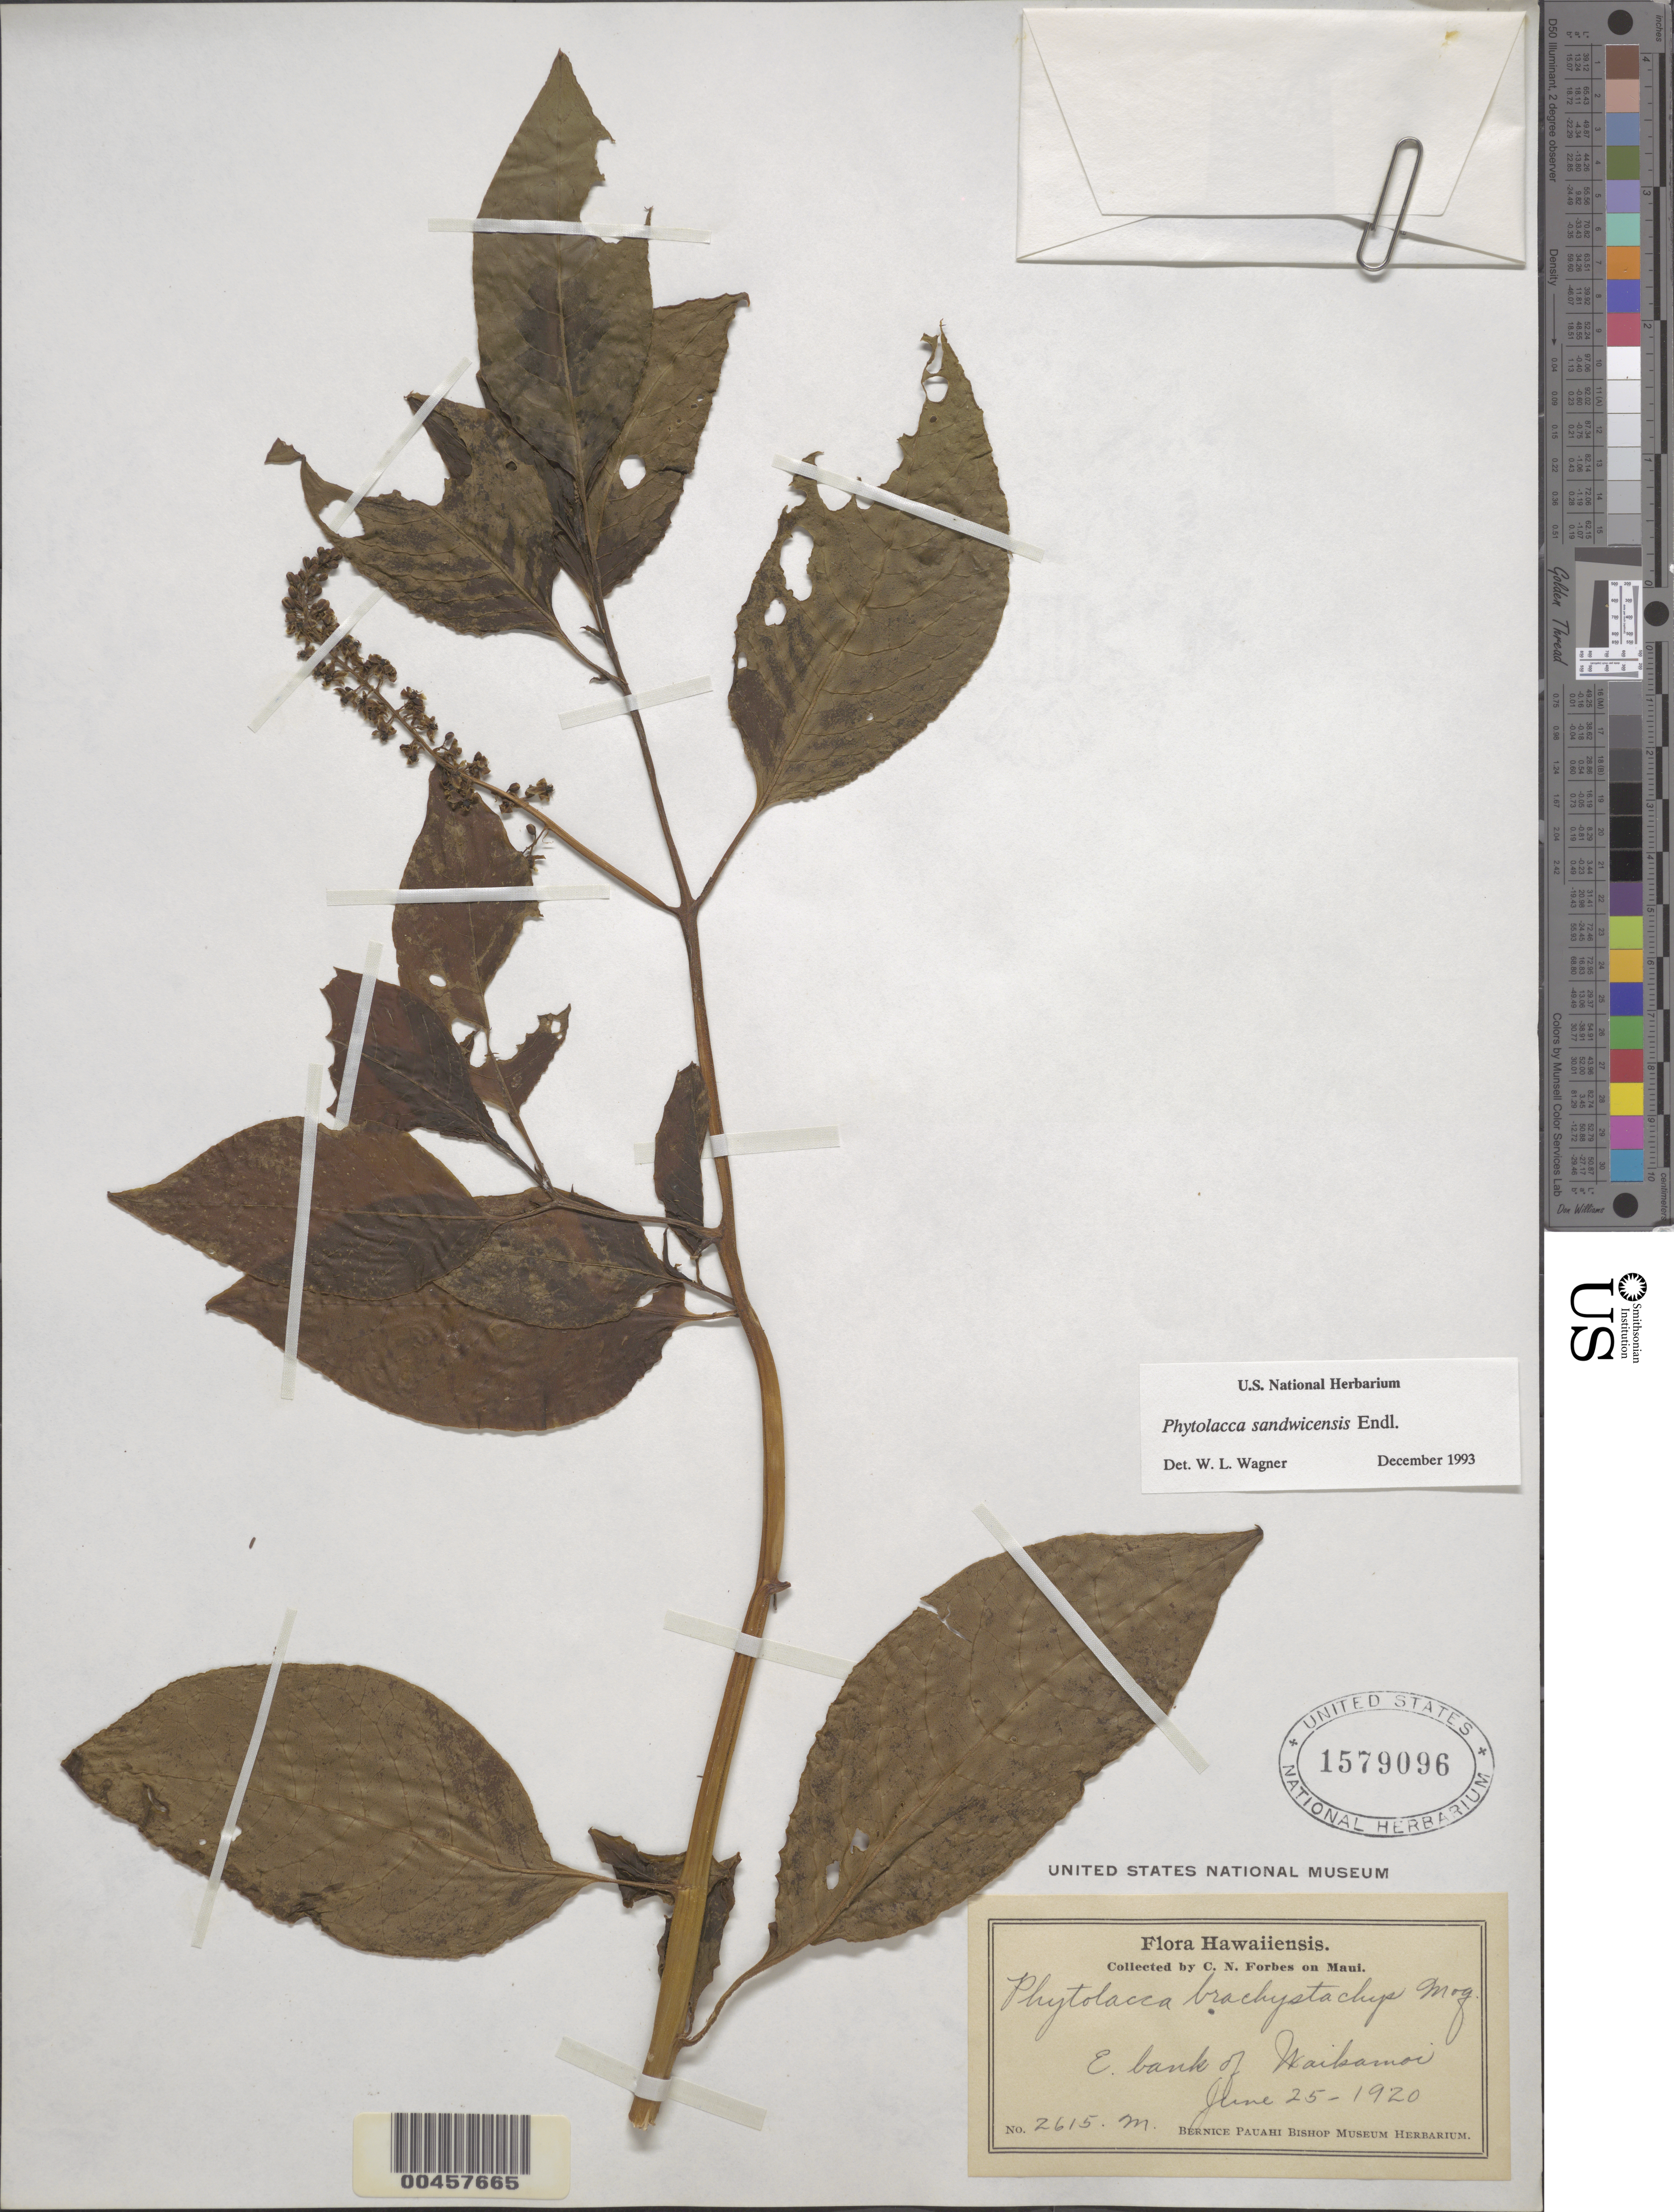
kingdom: Plantae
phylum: Tracheophyta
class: Magnoliopsida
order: Caryophyllales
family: Phytolaccaceae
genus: Phytolacca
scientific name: Phytolacca sandwicensis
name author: Endl.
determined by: Wagner, W. L., (BOT), Smithsonian Institution - National Museum of Natural History (UNITED STATES)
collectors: C. N. Forbes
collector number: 2615.M.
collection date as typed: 25 Jun 1920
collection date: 1920-06-25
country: United States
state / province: Hawaii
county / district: Maui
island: Maui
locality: E bank of Waikamoi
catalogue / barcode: US 1579096